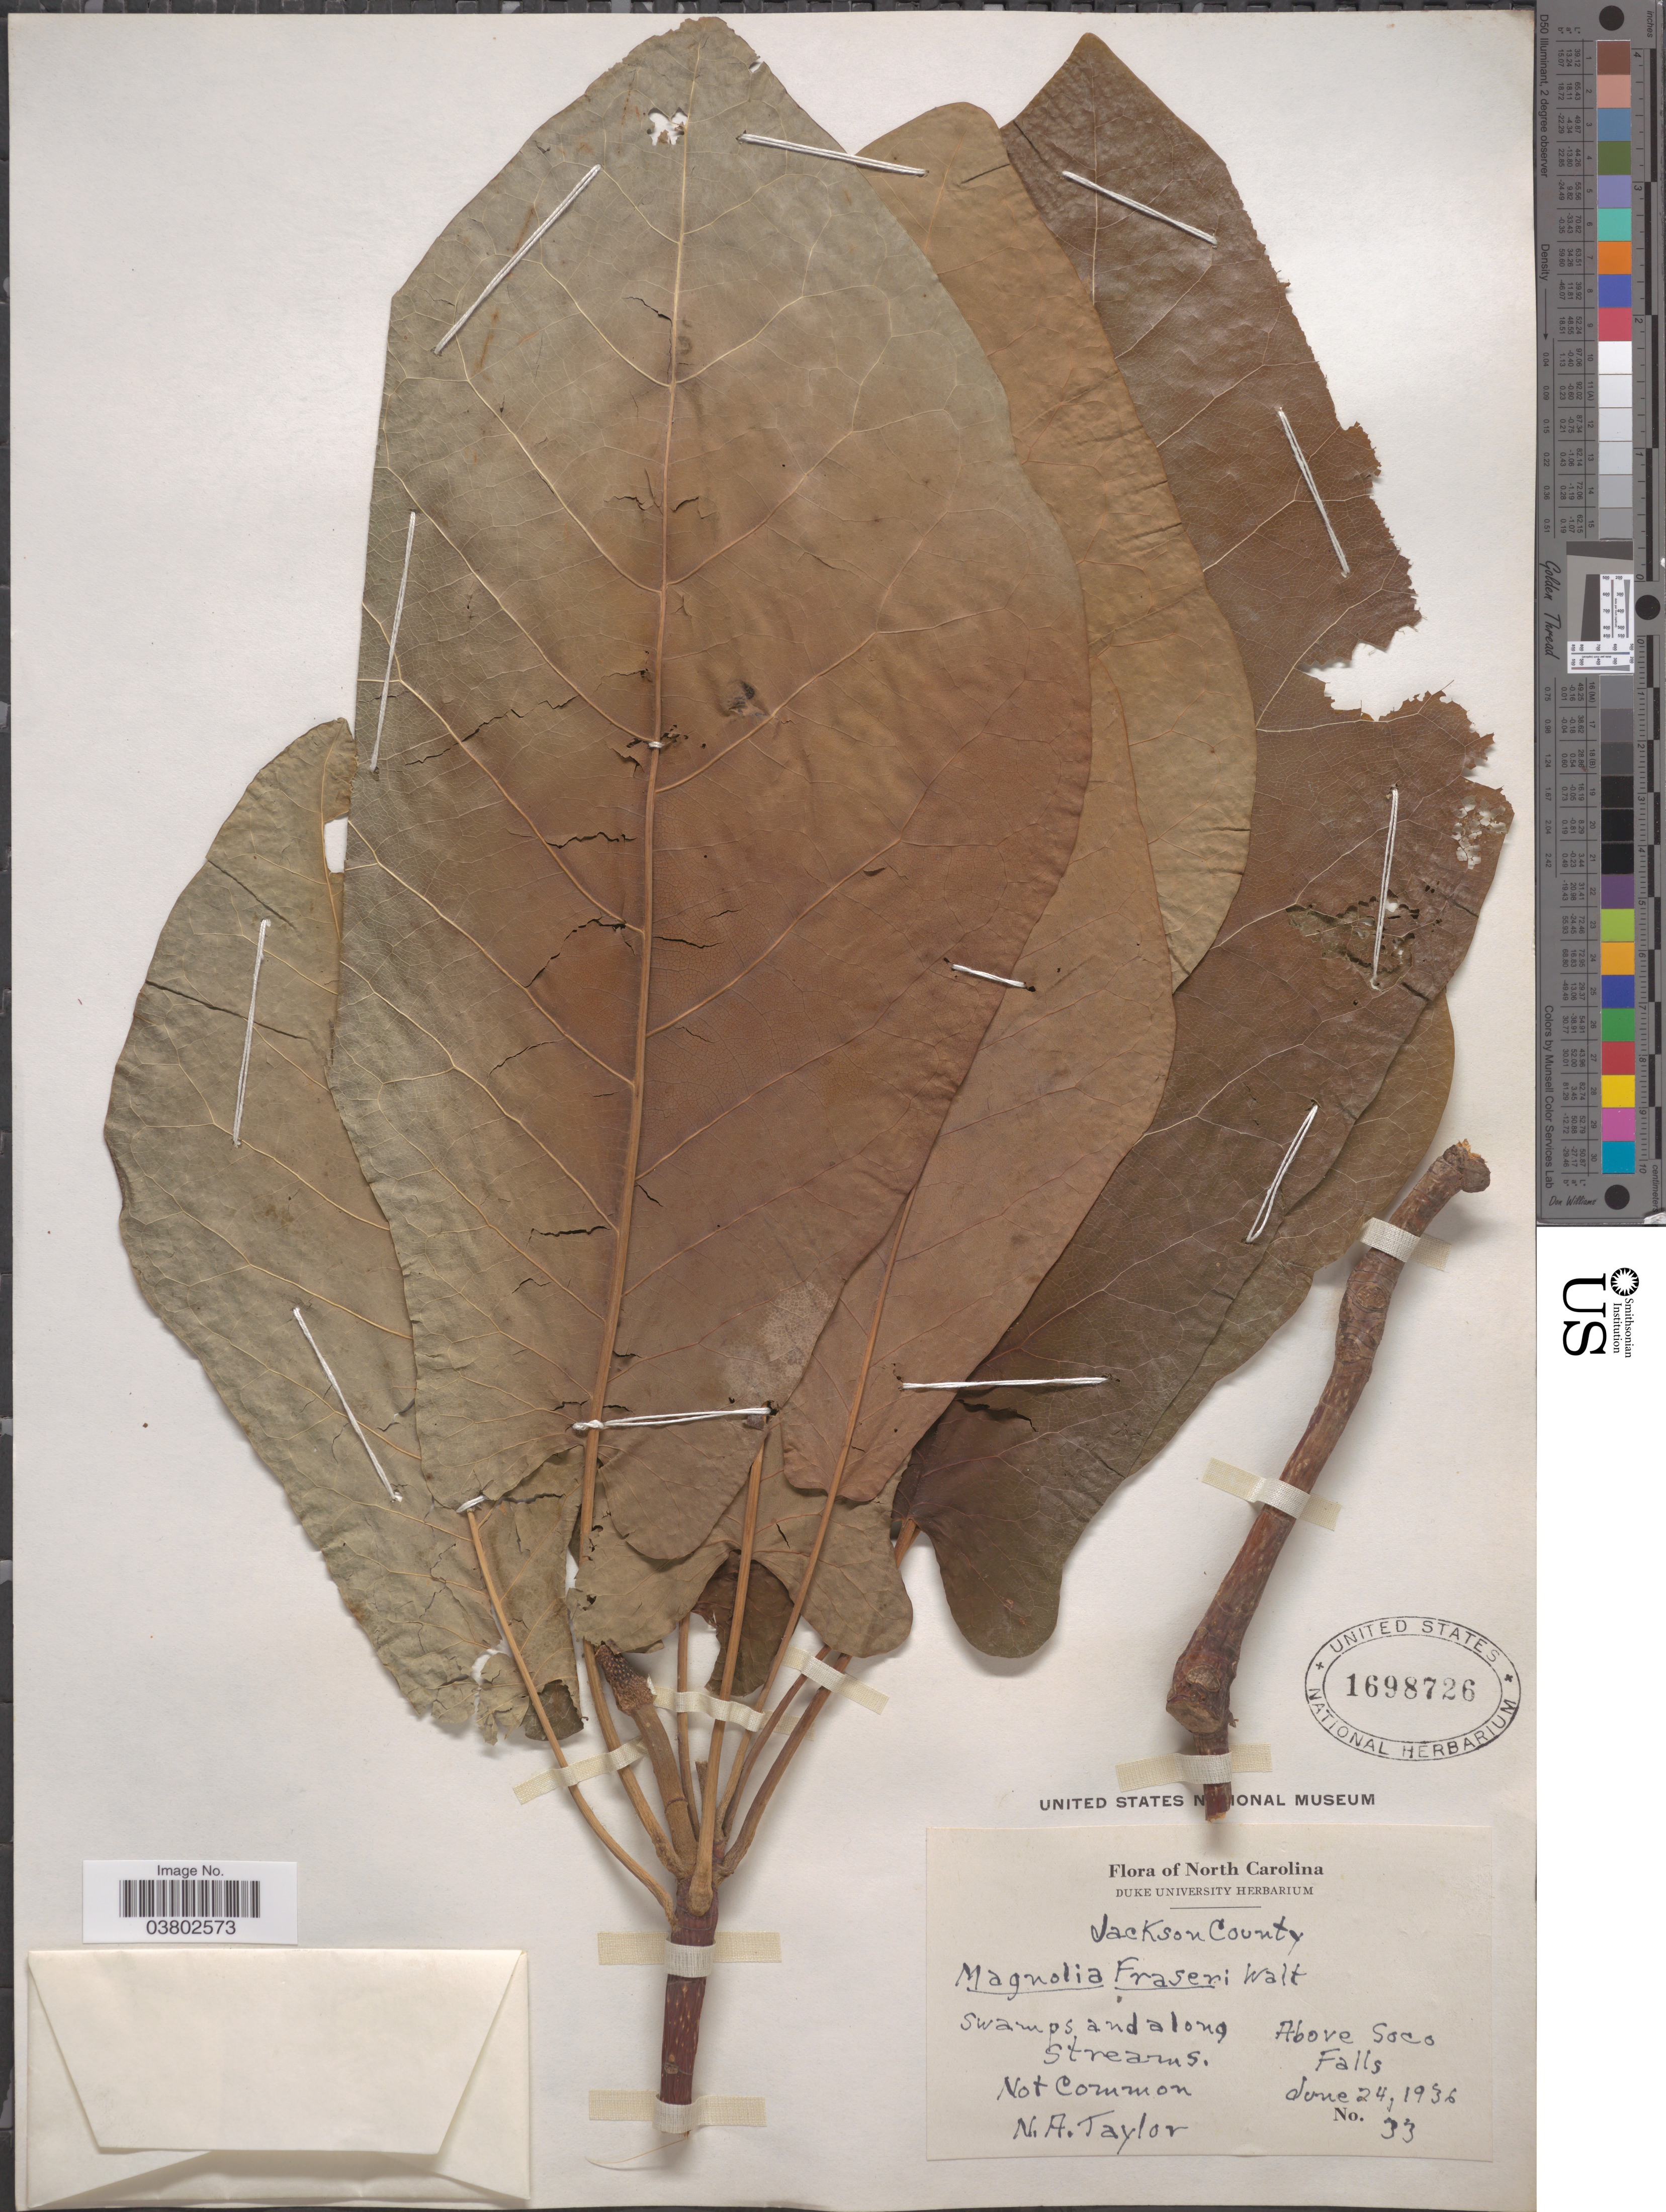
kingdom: Plantae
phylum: Tracheophyta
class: Magnoliopsida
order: Magnoliales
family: Magnoliaceae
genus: Magnolia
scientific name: Magnolia fraseri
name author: Walter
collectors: N. Taylor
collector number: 33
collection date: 1936-06-24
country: United States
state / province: North Carolina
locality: Jackson County. Above Soco Falls.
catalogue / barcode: US 1698726